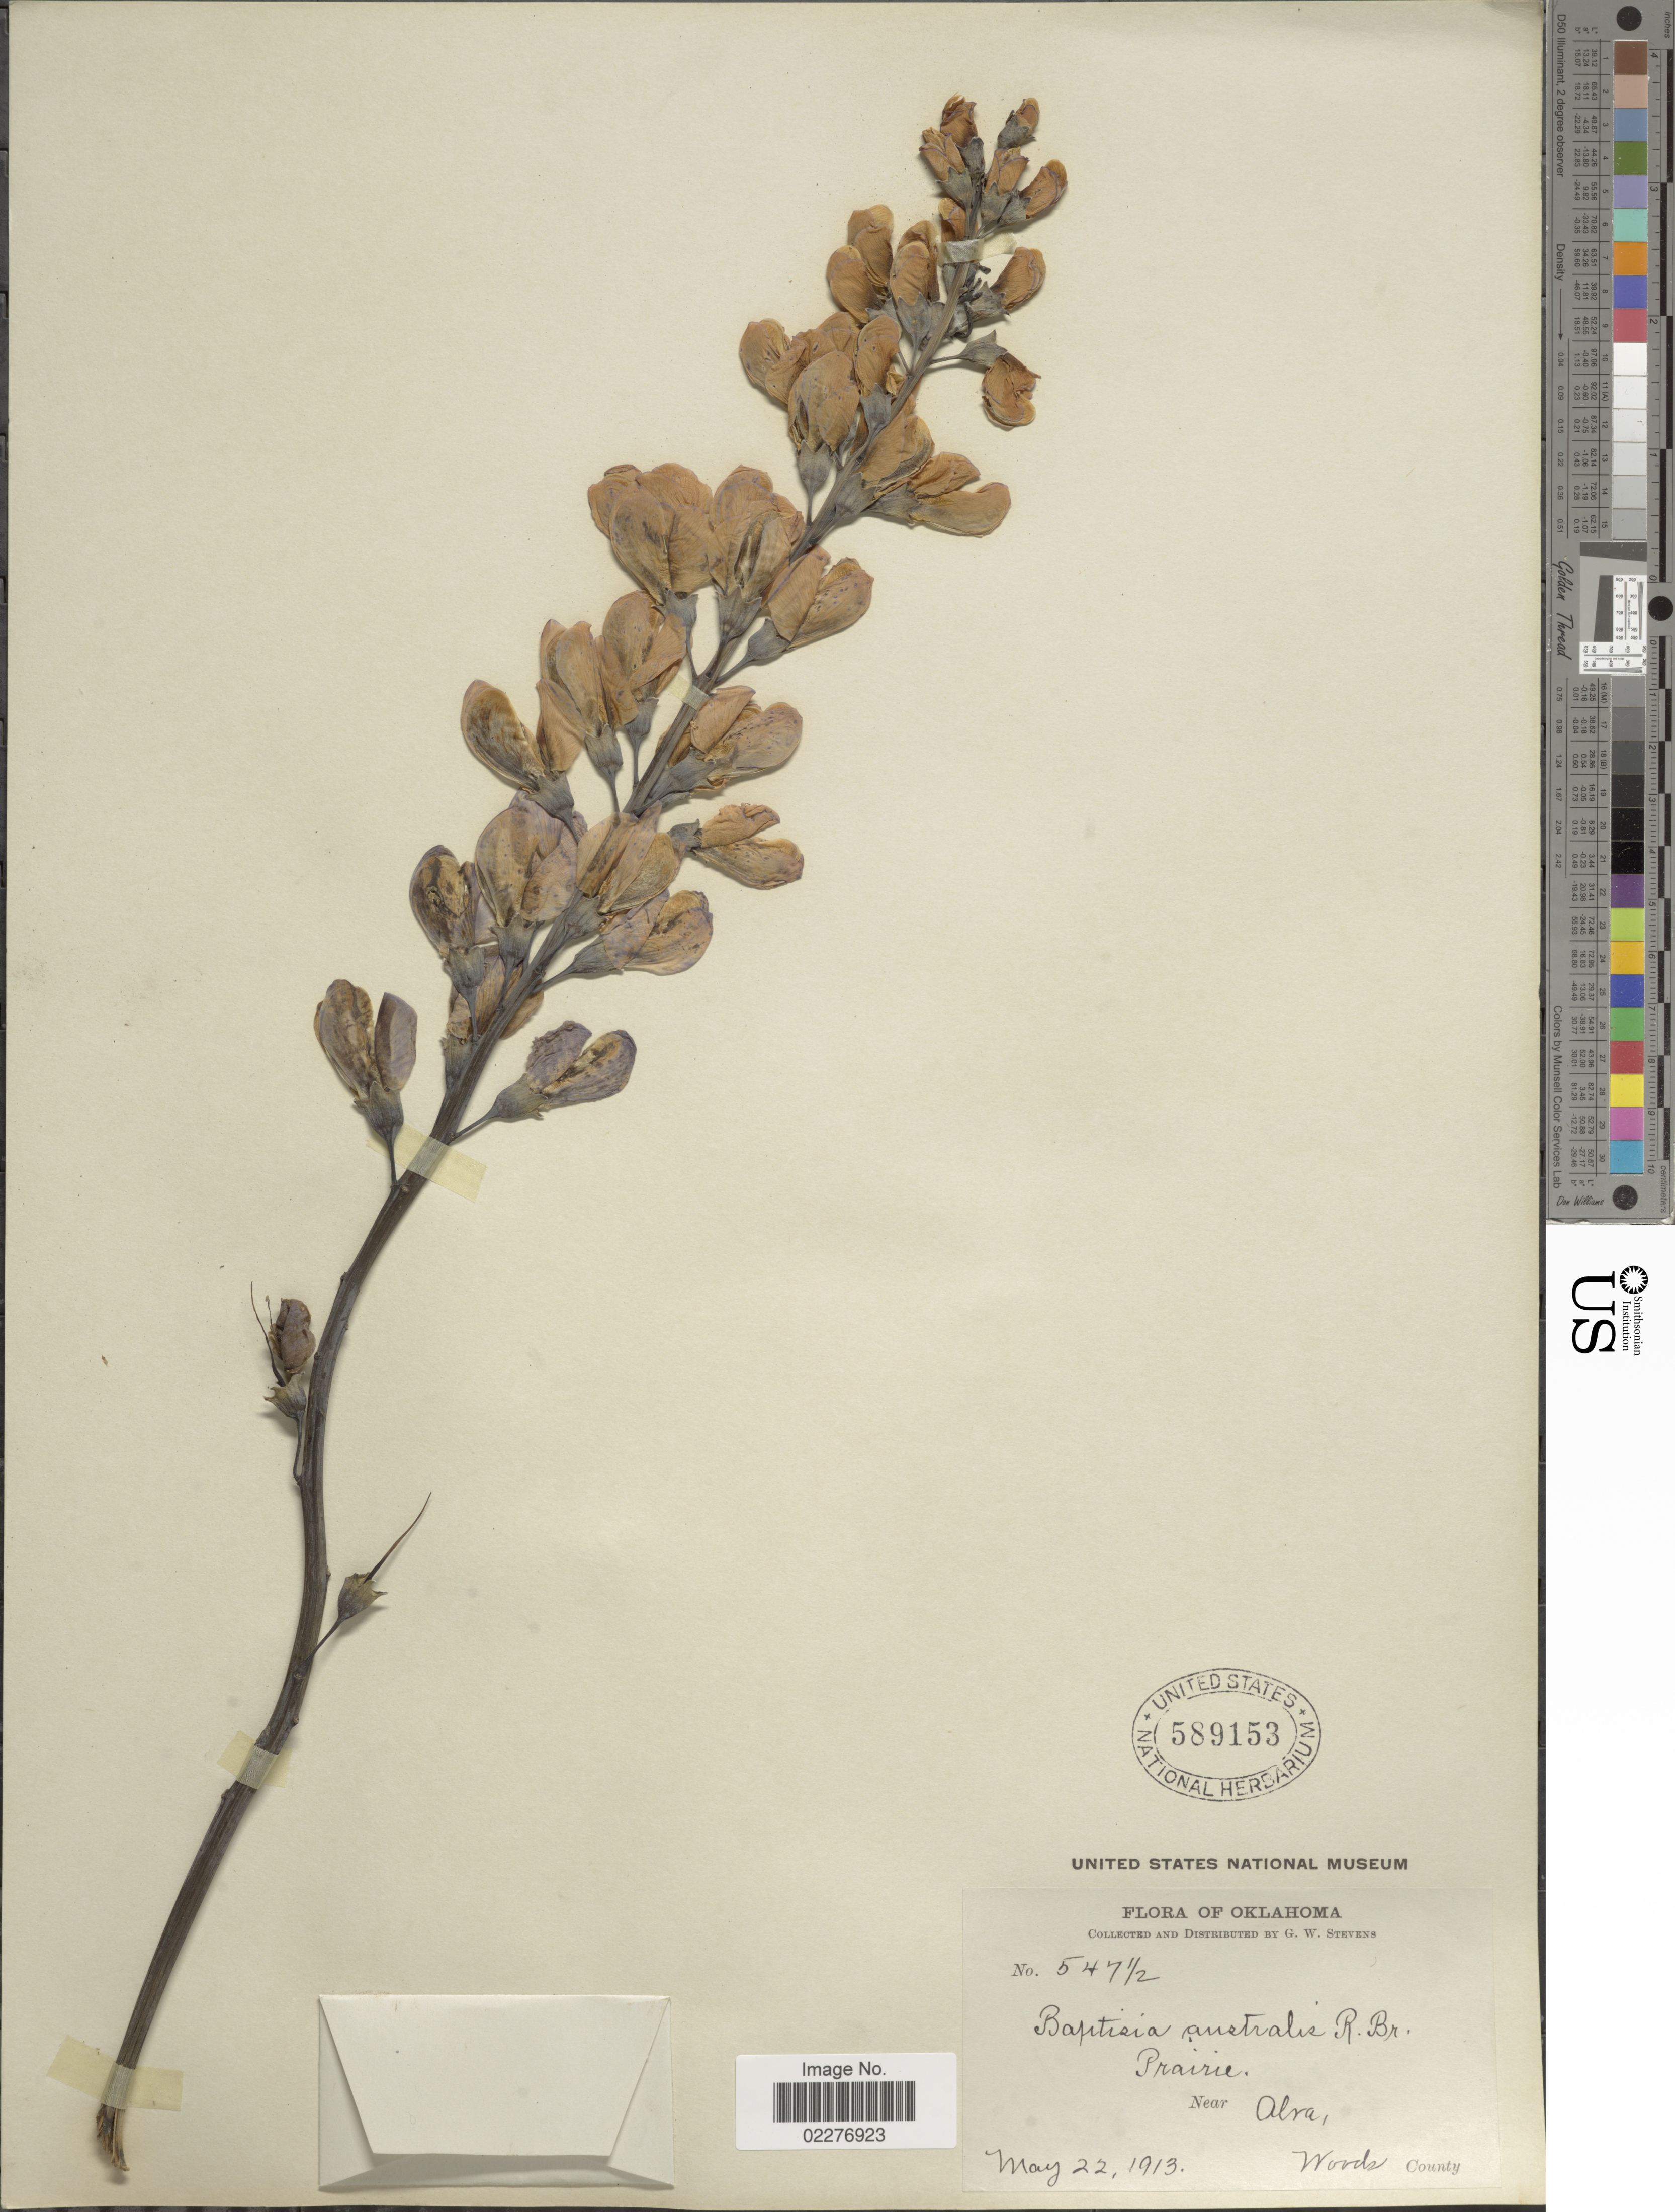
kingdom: Plantae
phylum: Tracheophyta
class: Magnoliopsida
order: Fabales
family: Fabaceae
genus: Baptisia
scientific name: Baptisia minor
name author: Lehm.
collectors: G. W. Stevens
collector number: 547½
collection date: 1913-05-22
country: United States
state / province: Oklahoma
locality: Prairie, Near Alra, Woods County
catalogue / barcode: US 589153